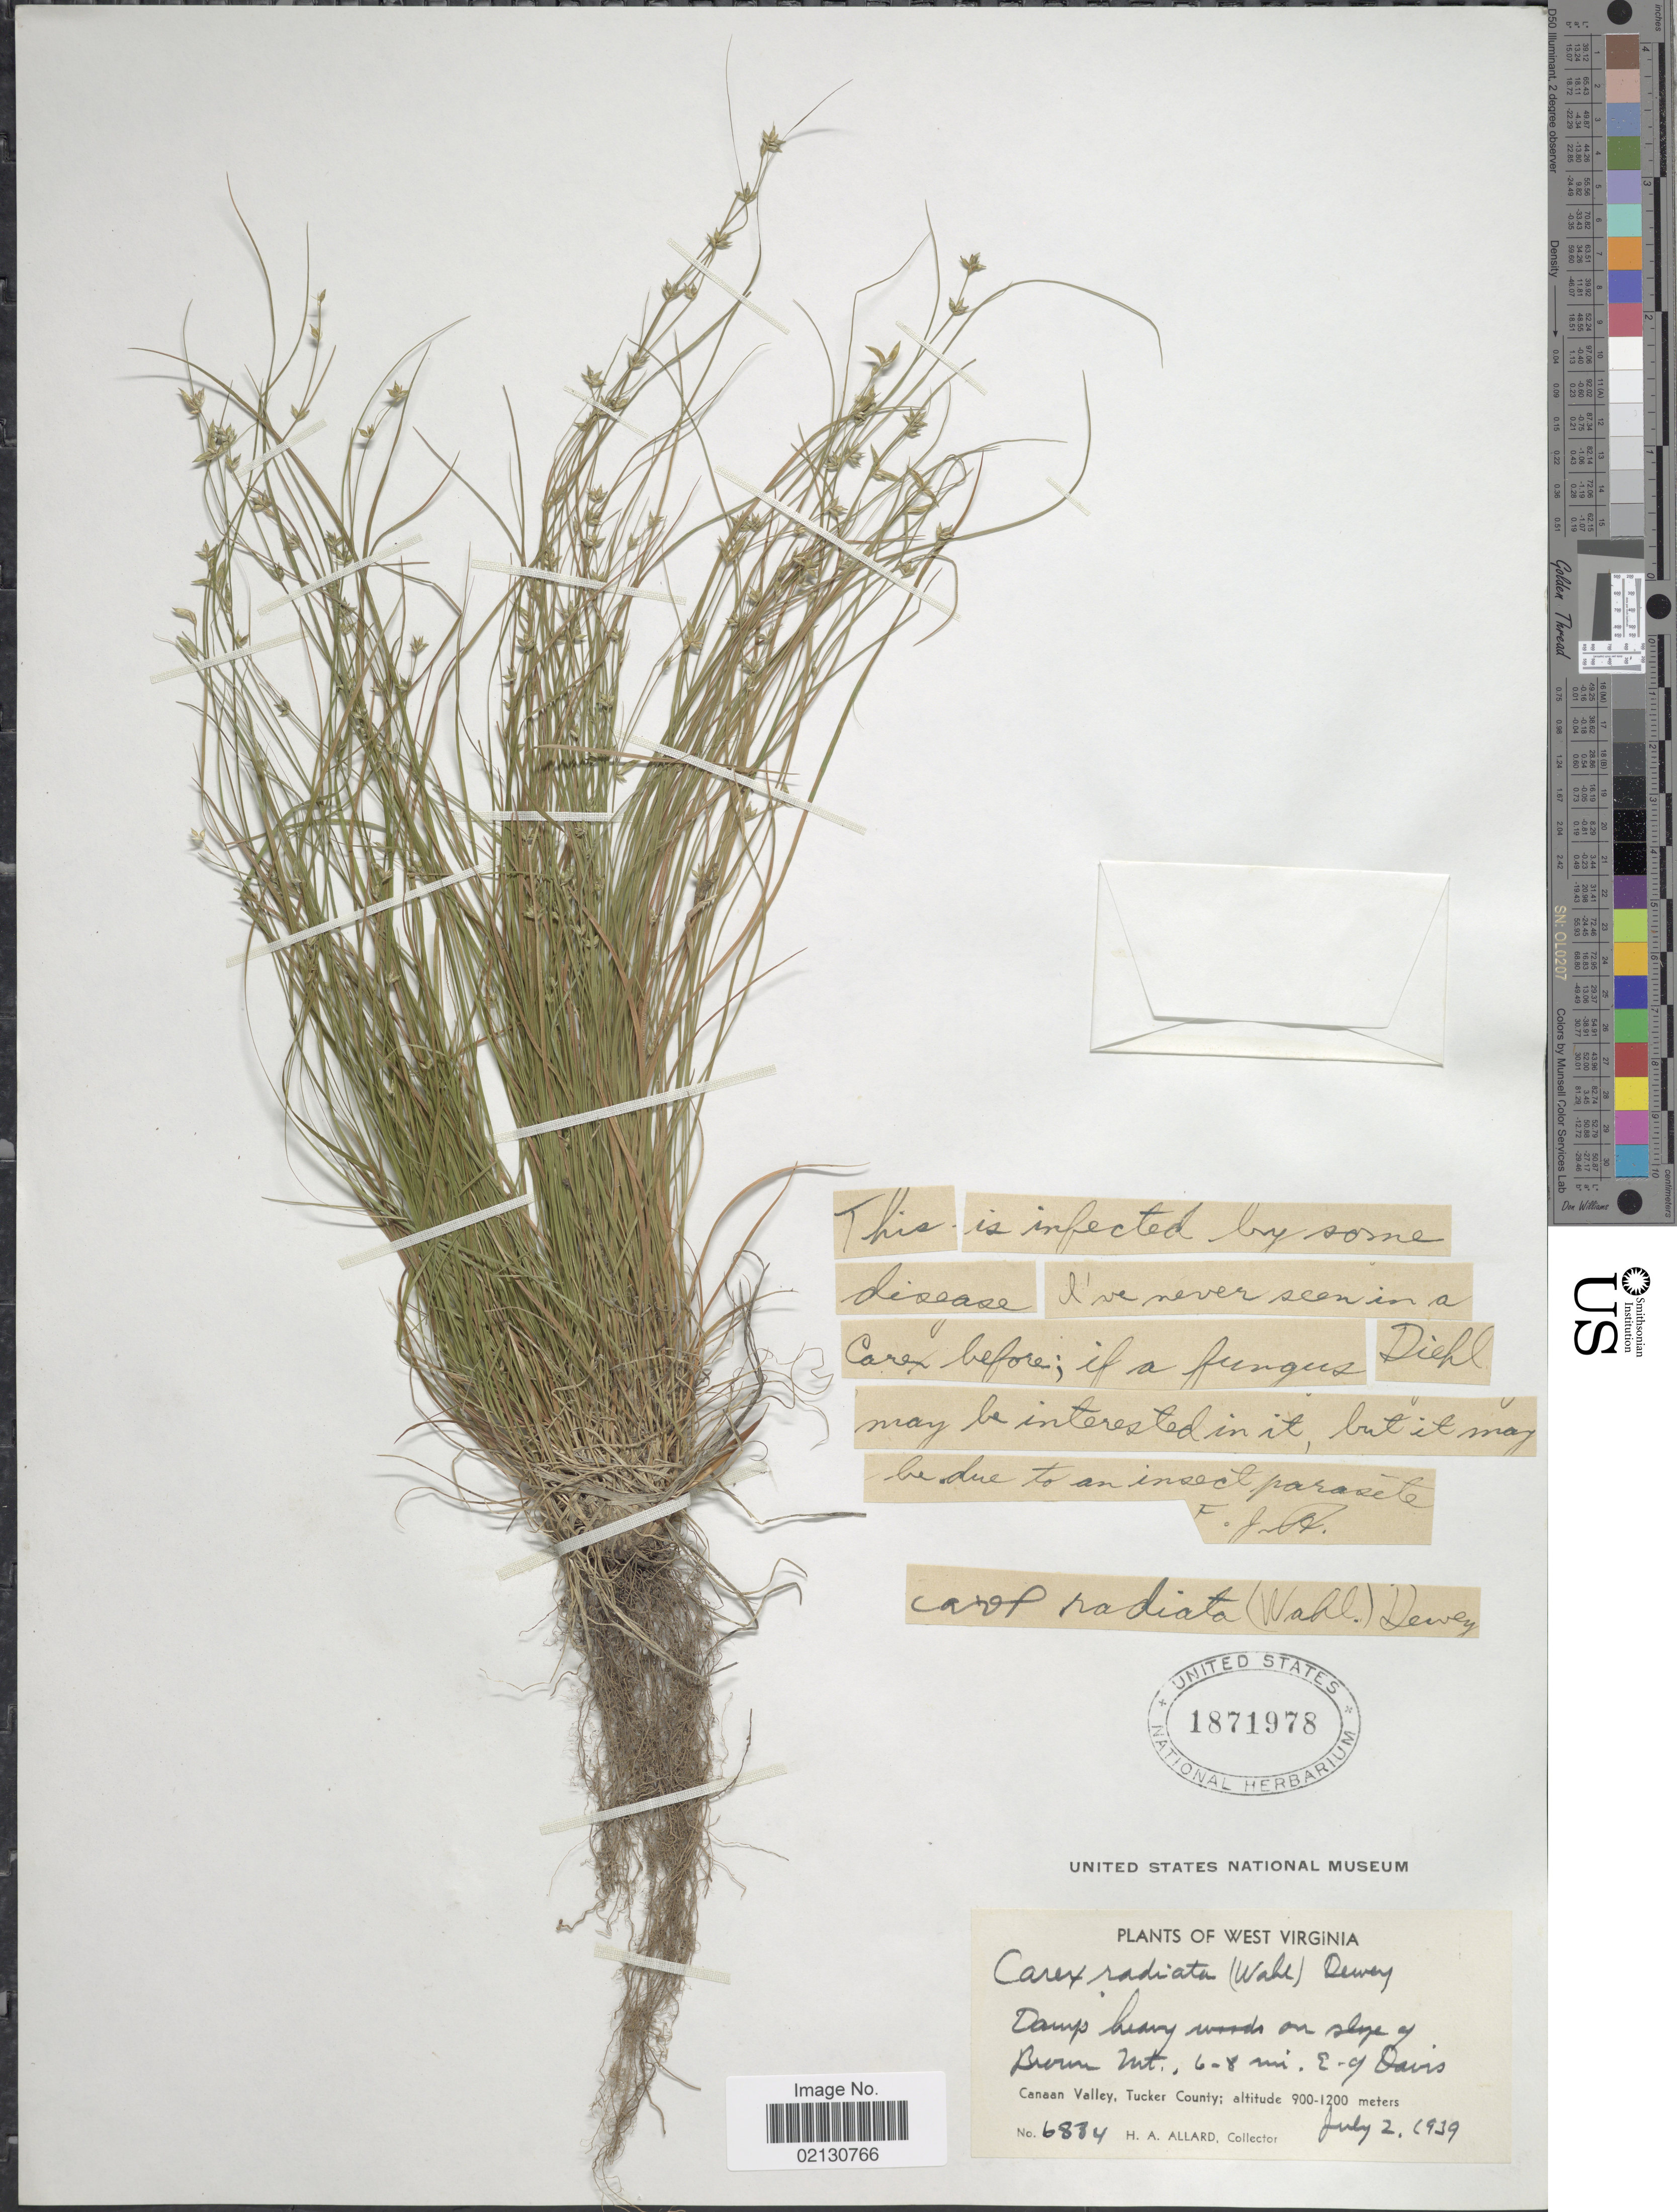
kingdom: Plantae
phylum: Tracheophyta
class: Liliopsida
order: Poales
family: Cyperaceae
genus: Carex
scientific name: Carex radiata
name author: (Wahlenb.) Small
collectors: H. A. Allard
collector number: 6834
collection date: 1939-07-02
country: United States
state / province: West Virginia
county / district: Tucker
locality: Slope of Brown Mt., 6-8 mi. E of Davis. Canaan Valley, Tucker County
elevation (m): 900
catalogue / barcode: US 1871978